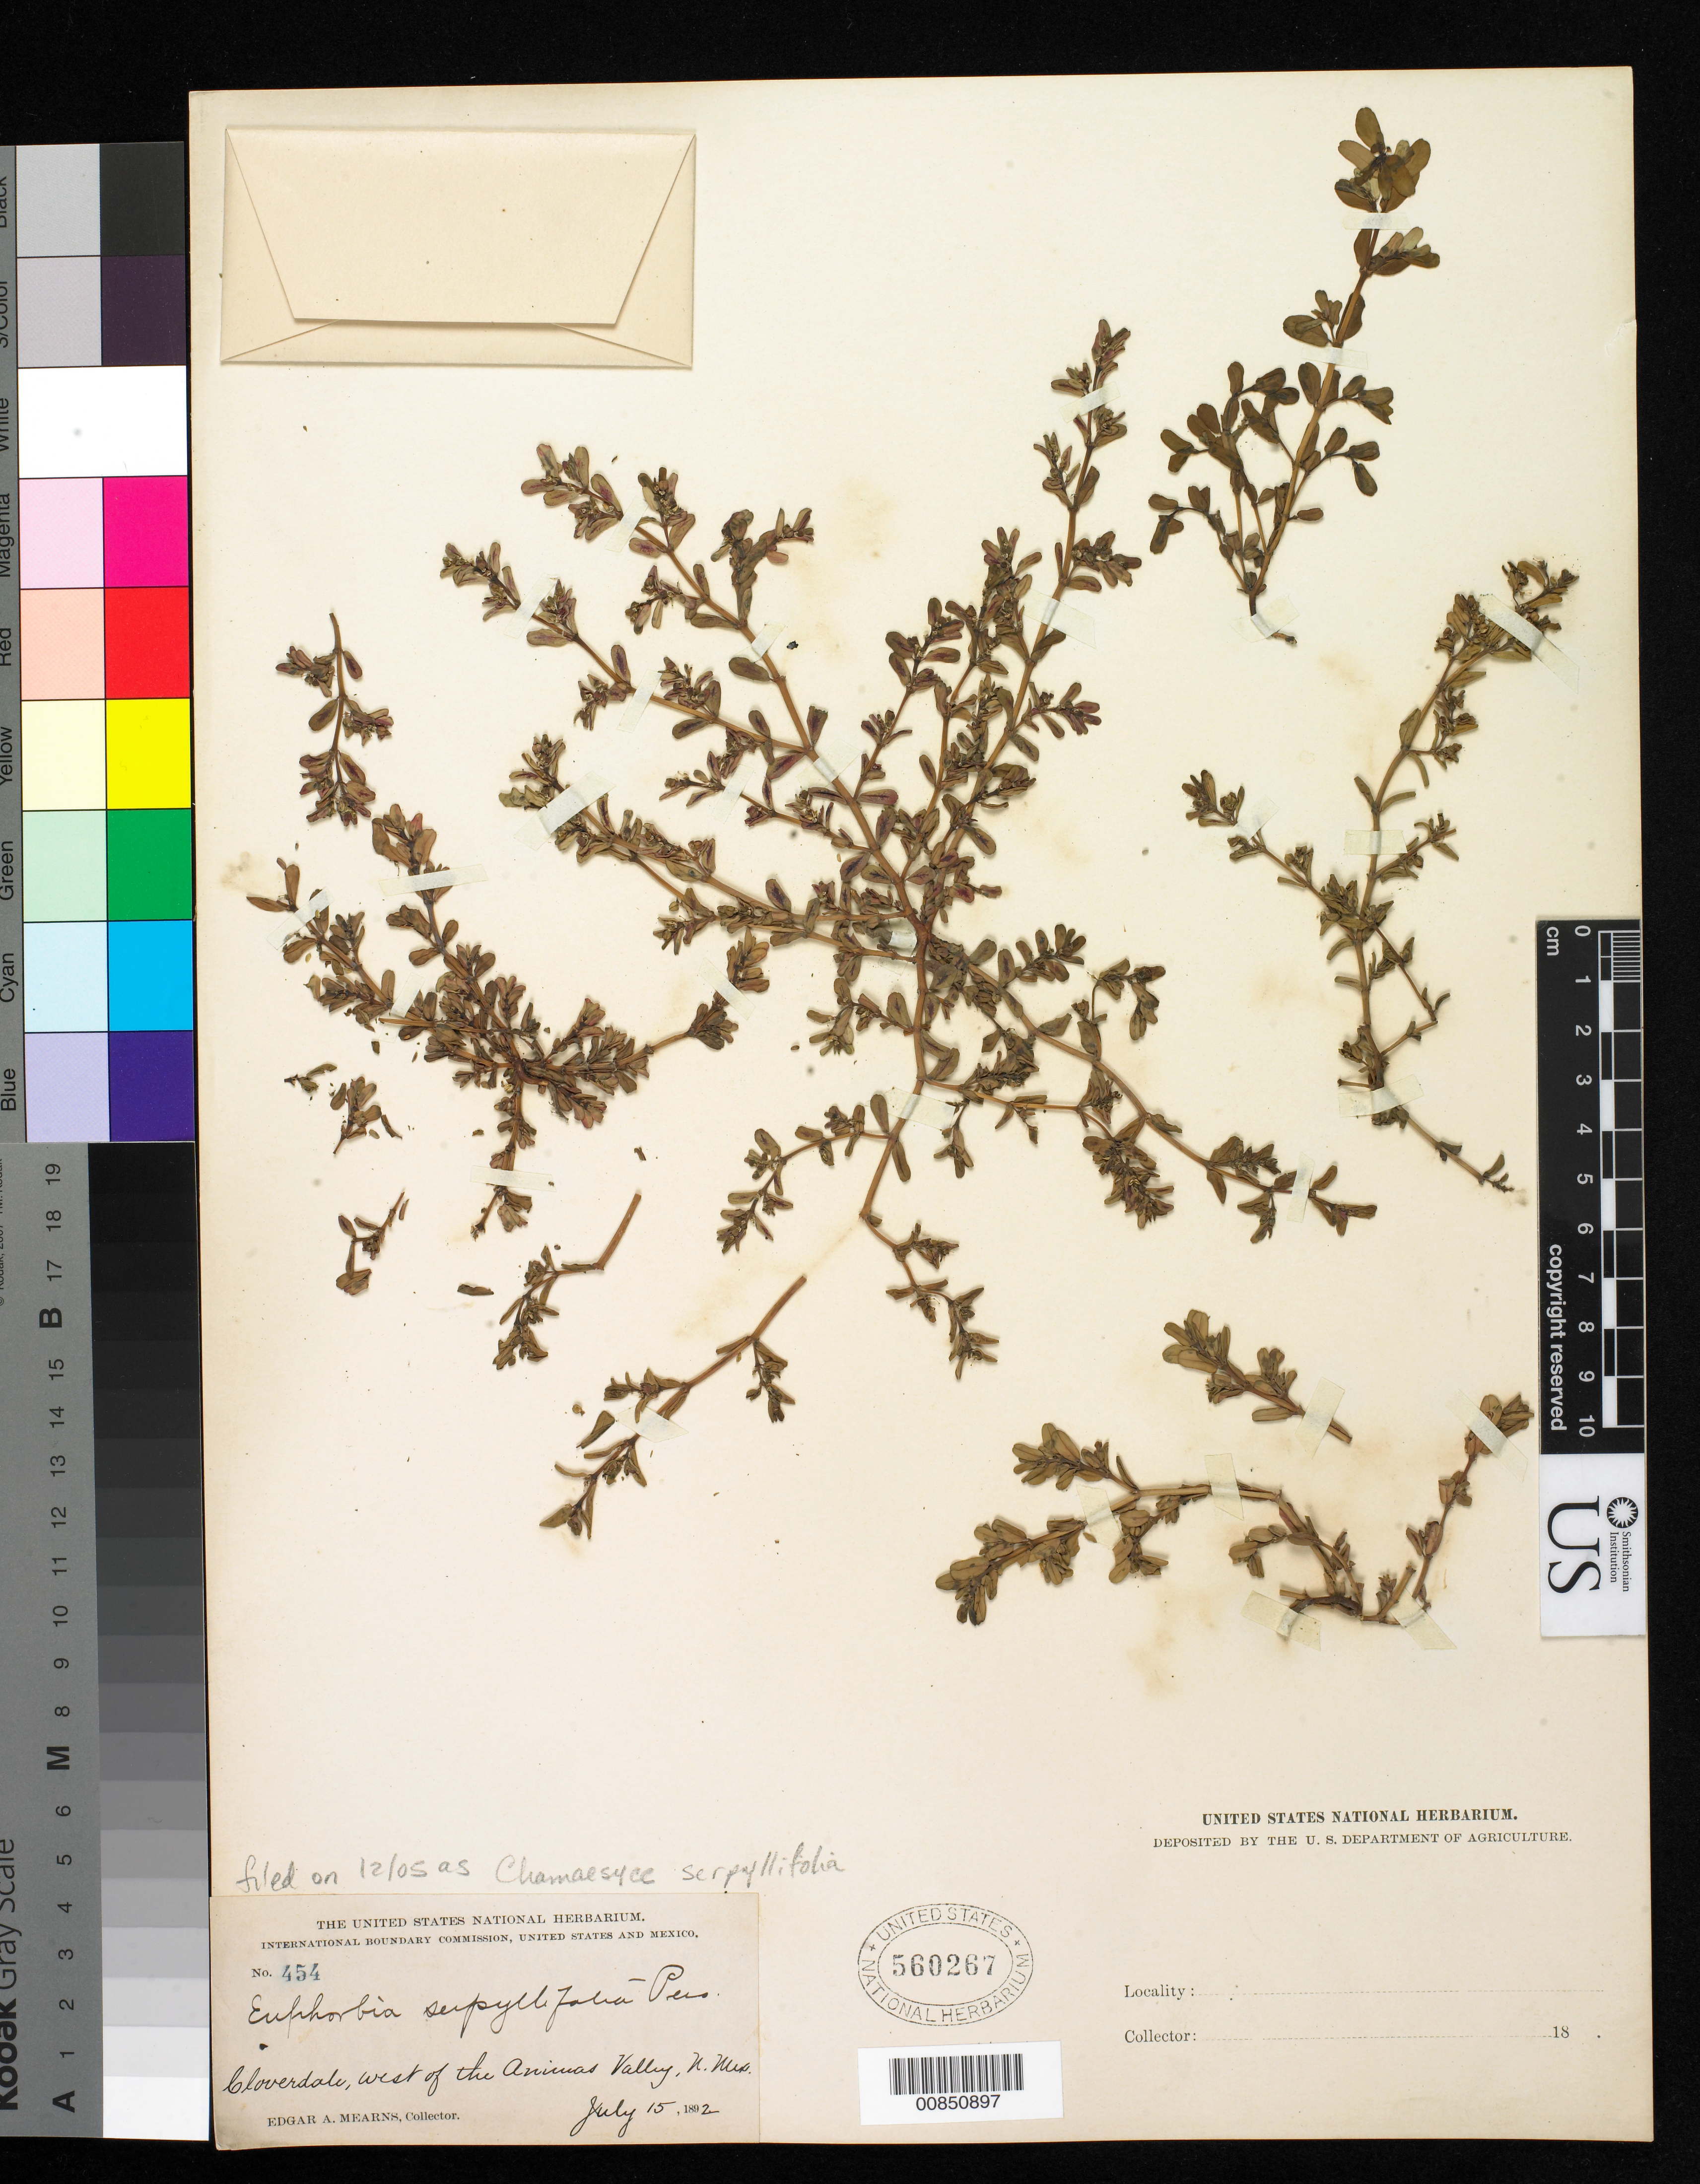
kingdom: Plantae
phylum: Tracheophyta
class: Magnoliopsida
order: Malpighiales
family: Euphorbiaceae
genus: Euphorbia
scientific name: Euphorbia serpillifolia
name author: Pers.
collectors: E. A. Mearns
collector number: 454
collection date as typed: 15 Jul 1892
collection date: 1892-07-15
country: United States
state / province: New Mexico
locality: Cloverdale, west of the Animas Valley, New Mexico.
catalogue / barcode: US 560267